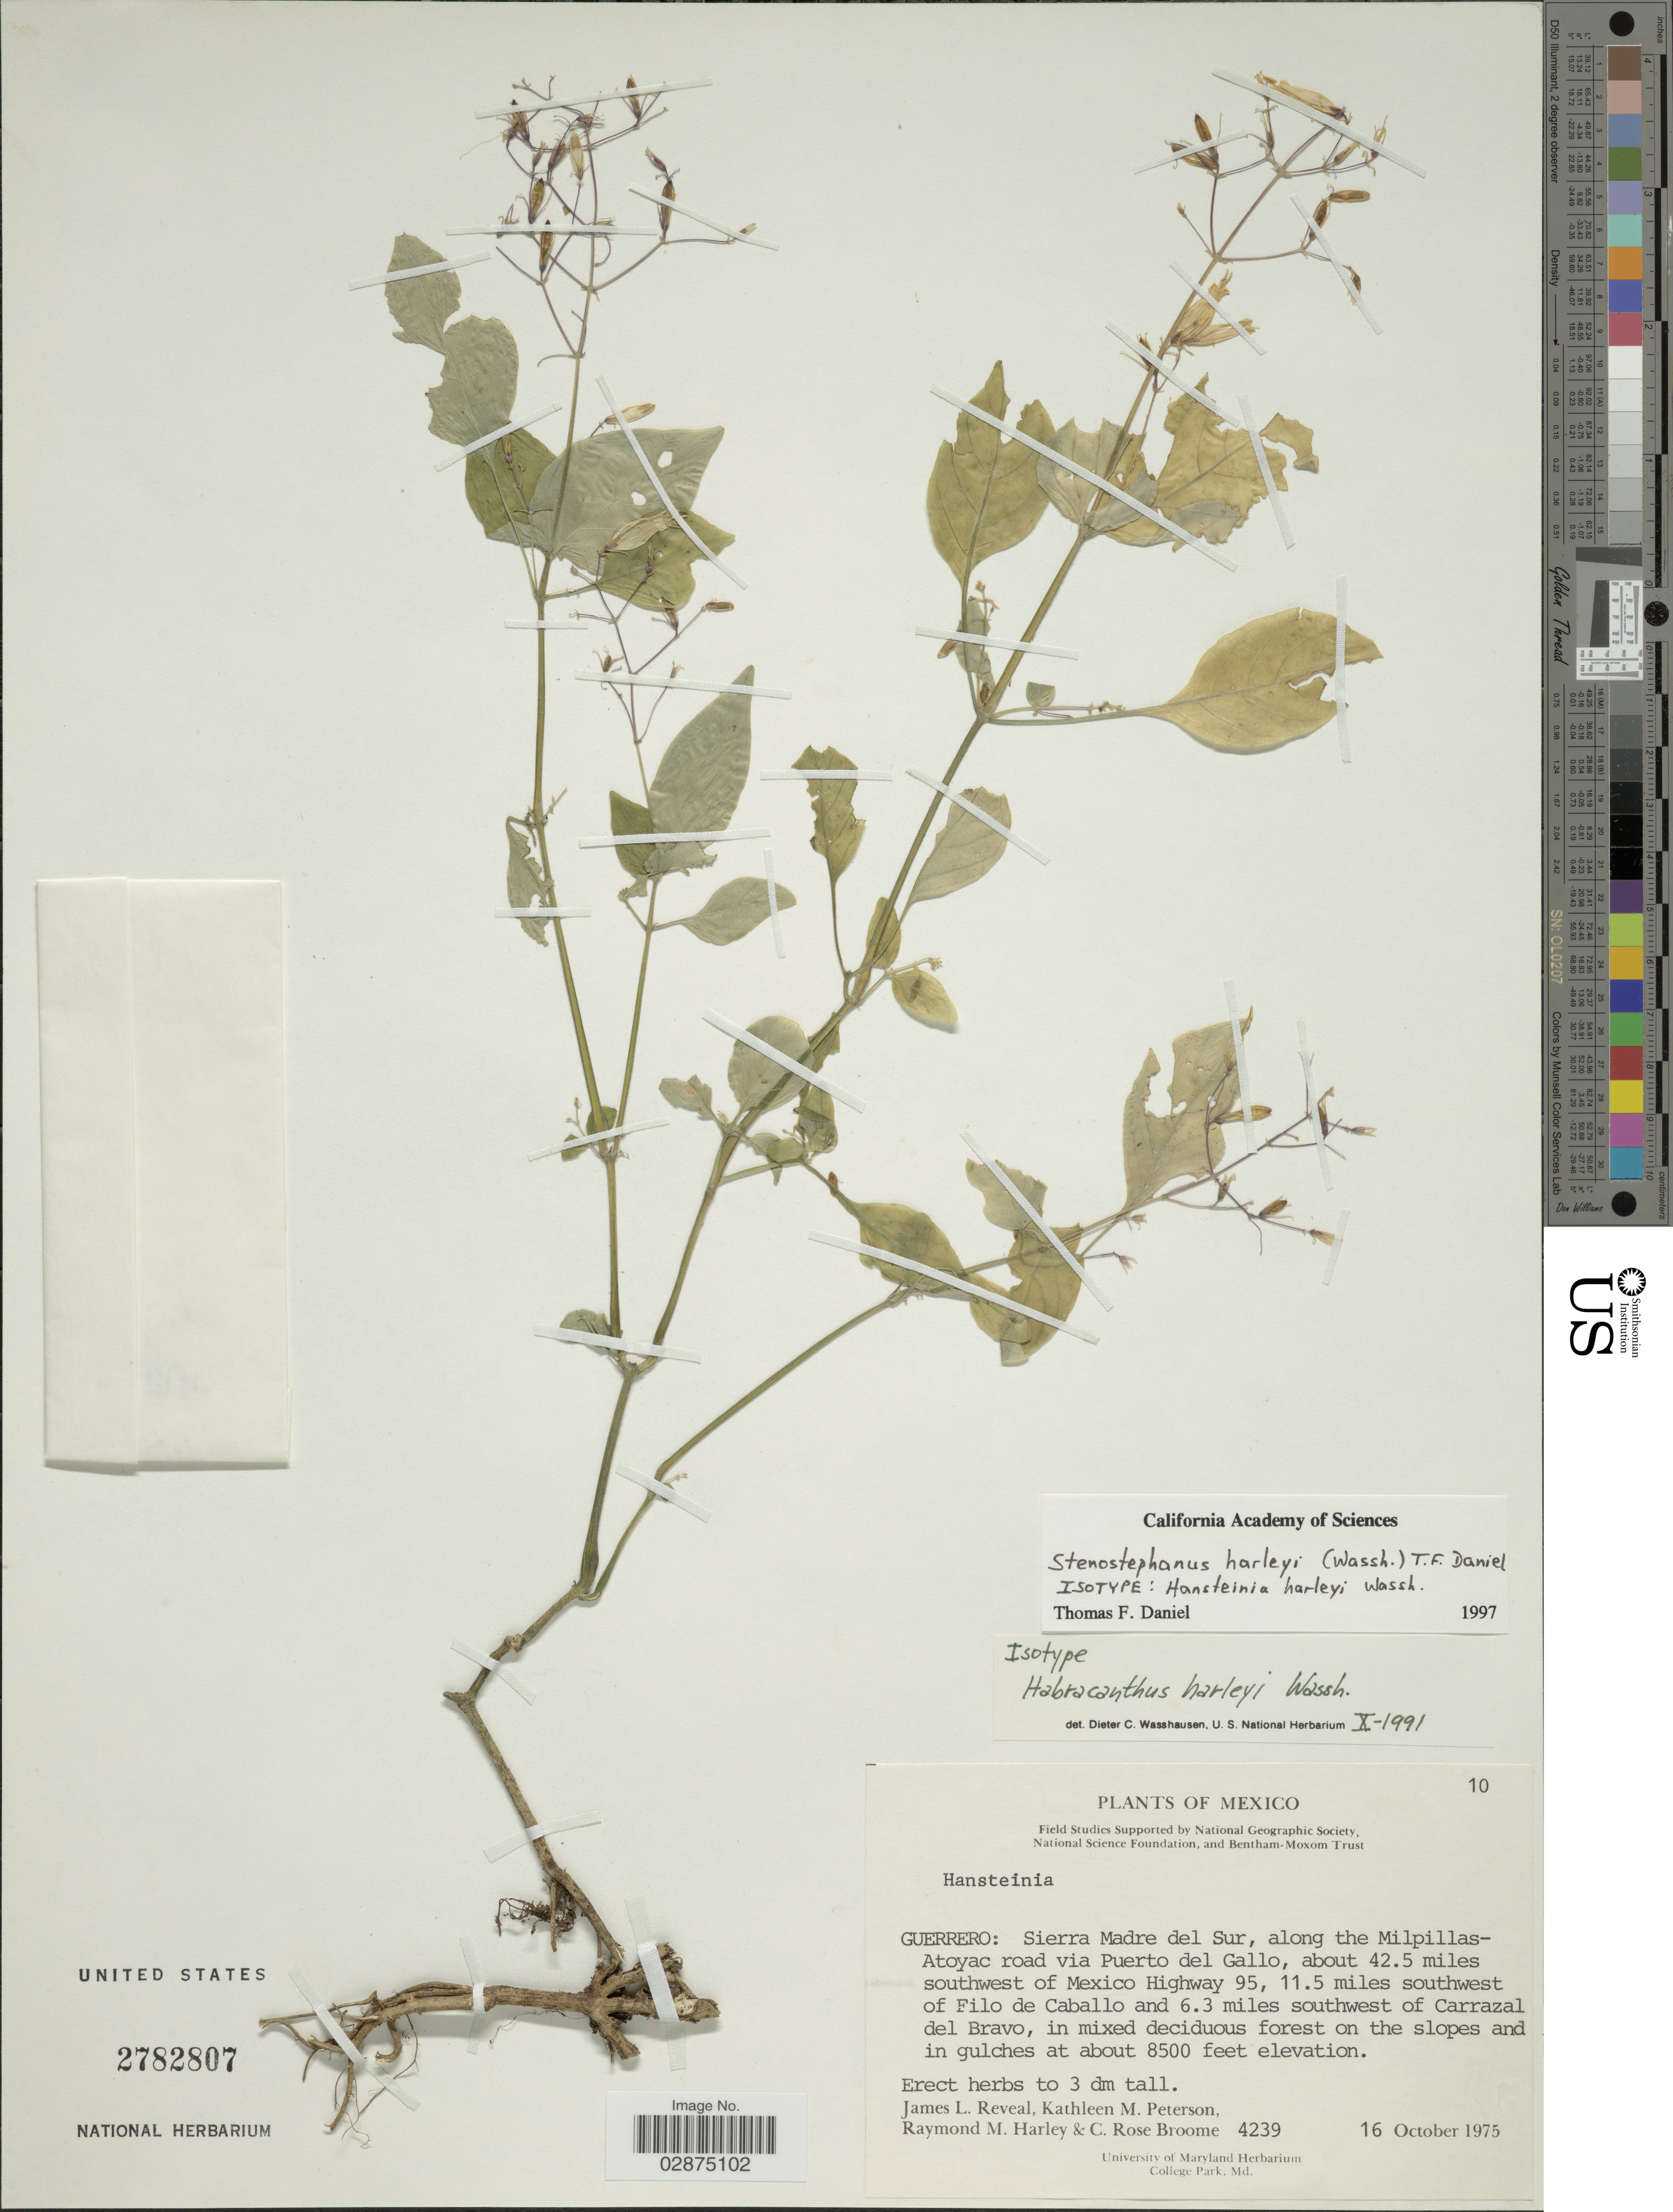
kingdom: Plantae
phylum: Tracheophyta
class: Magnoliopsida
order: Lamiales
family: Acanthaceae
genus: Stenostephanus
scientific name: Stenostephanus harleyi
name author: (Wassh.) T.F. Daniel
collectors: J. L. Reveal, K. Peterson, R. M. Harley & C. R. Broome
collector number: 4239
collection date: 1975-10-16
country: Mexico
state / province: Guerrero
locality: Sierra Madre del Sur, along the Milpillas-Atoyac road via Puerto del Gallo, about 42.5 miles southwest of Mexico Highway 95, 11.5 miles southwest of Filo de Caballo and 6.3 miles southwest of Carrazal del Bravo.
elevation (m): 2591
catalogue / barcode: US 2782807